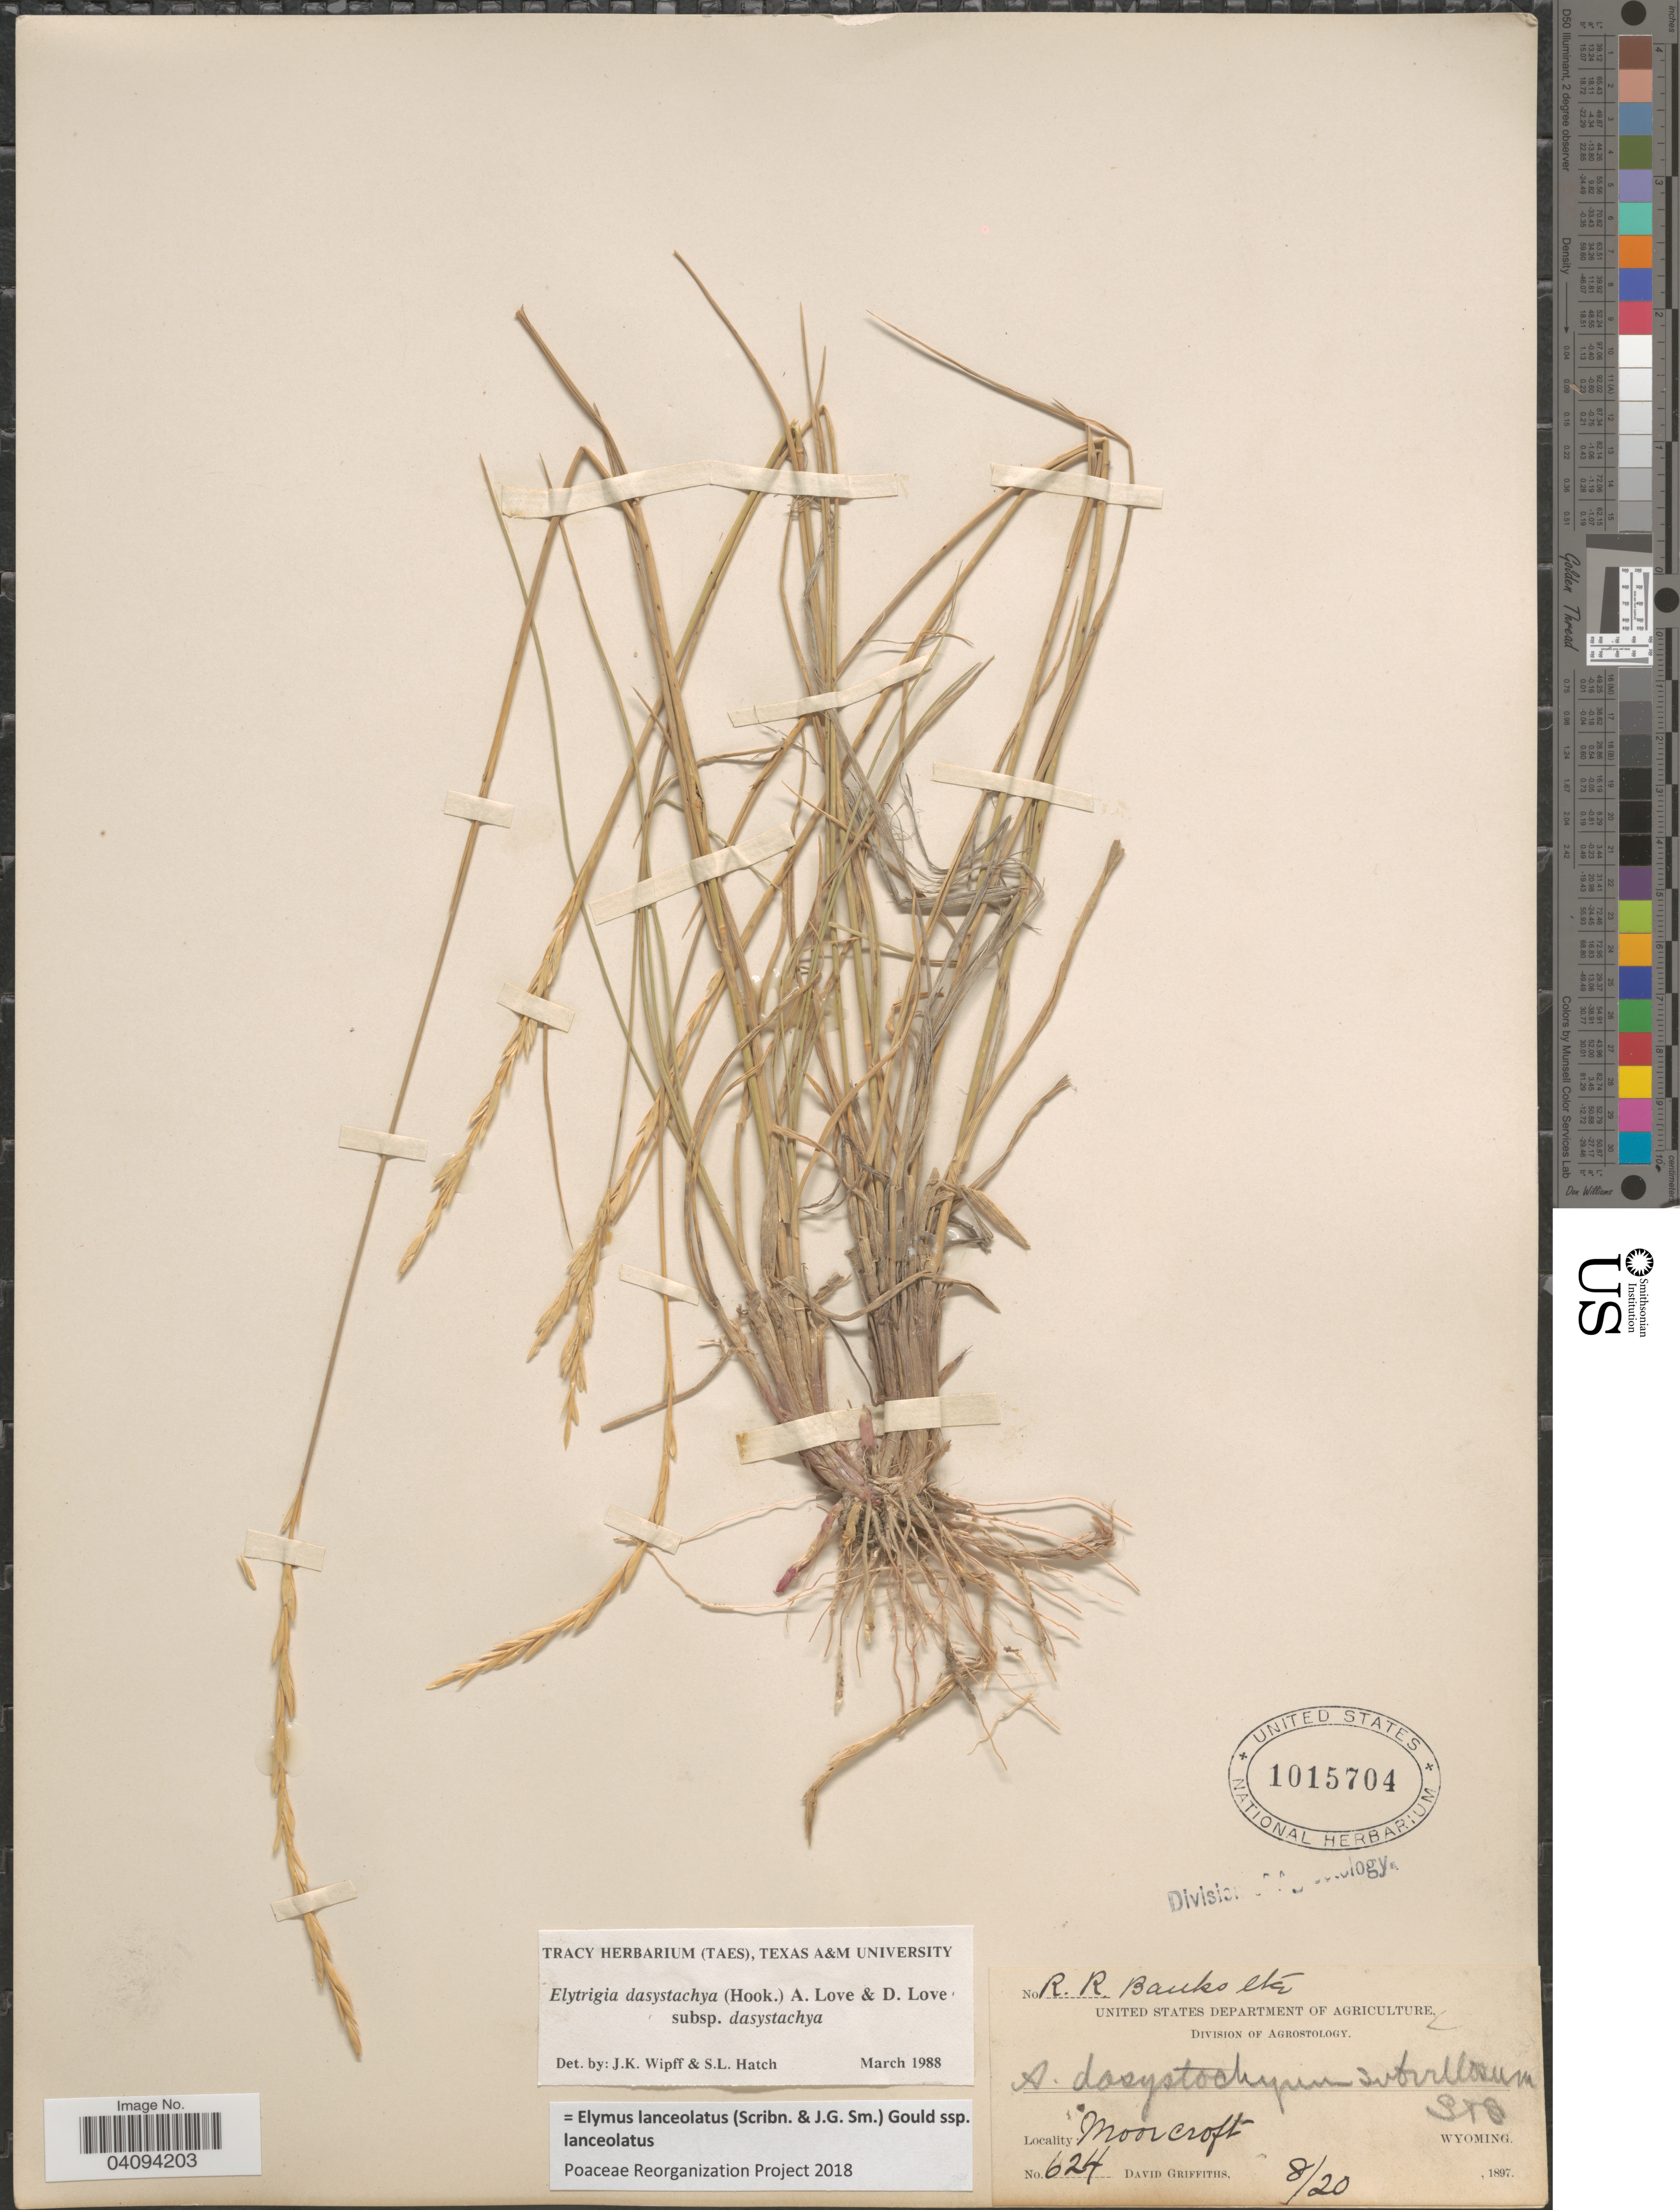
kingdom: Plantae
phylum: Tracheophyta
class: Liliopsida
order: Poales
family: Poaceae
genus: Elymus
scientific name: Elymus lanceolatus subsp. lanceolatus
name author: (Scribn. & J.G. Sm.) Gould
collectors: D. Griffiths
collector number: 624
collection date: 1897-08-20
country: United States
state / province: Wyoming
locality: Moorcroft.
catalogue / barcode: US 1015704